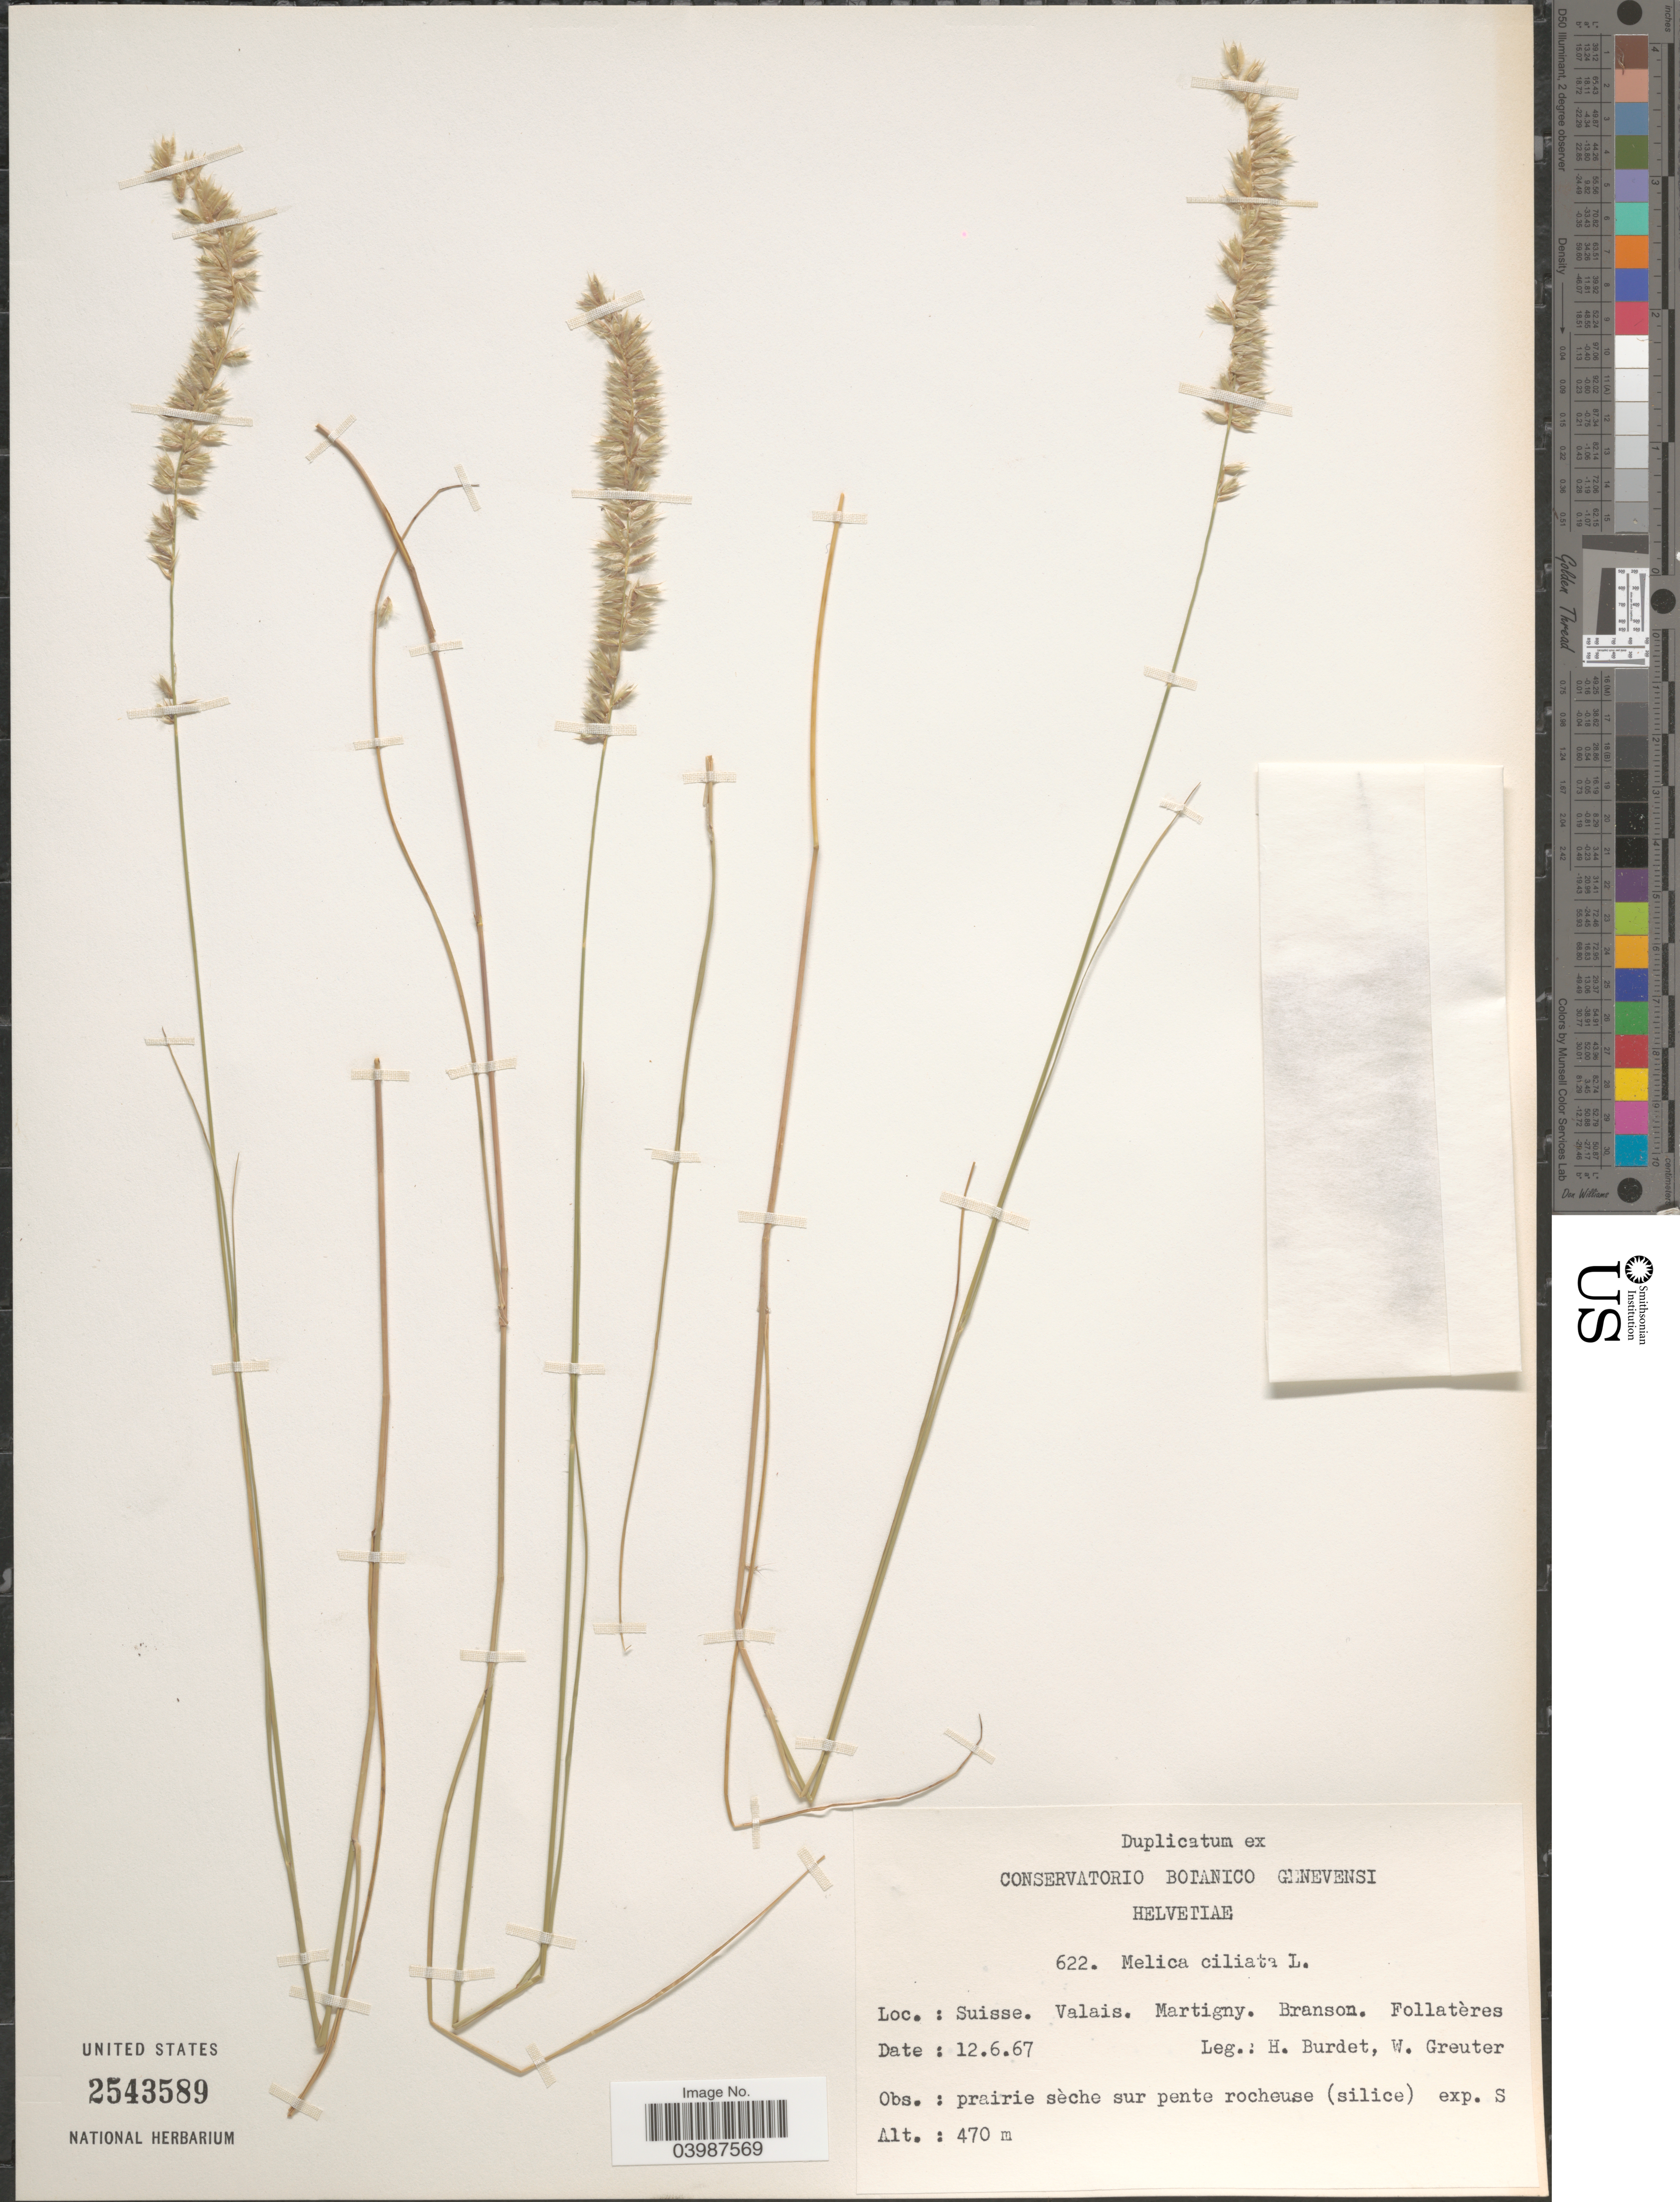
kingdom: Plantae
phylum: Tracheophyta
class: Liliopsida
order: Poales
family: Poaceae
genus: Melica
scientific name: Melica ciliata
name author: L.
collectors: H. M. Burdet & W. Greuter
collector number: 622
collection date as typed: Transcribed d/m/y: 12/6/67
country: Switzerland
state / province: Valais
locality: Suisse. Martigny. Branson. Follatères.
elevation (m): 470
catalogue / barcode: US 2543589